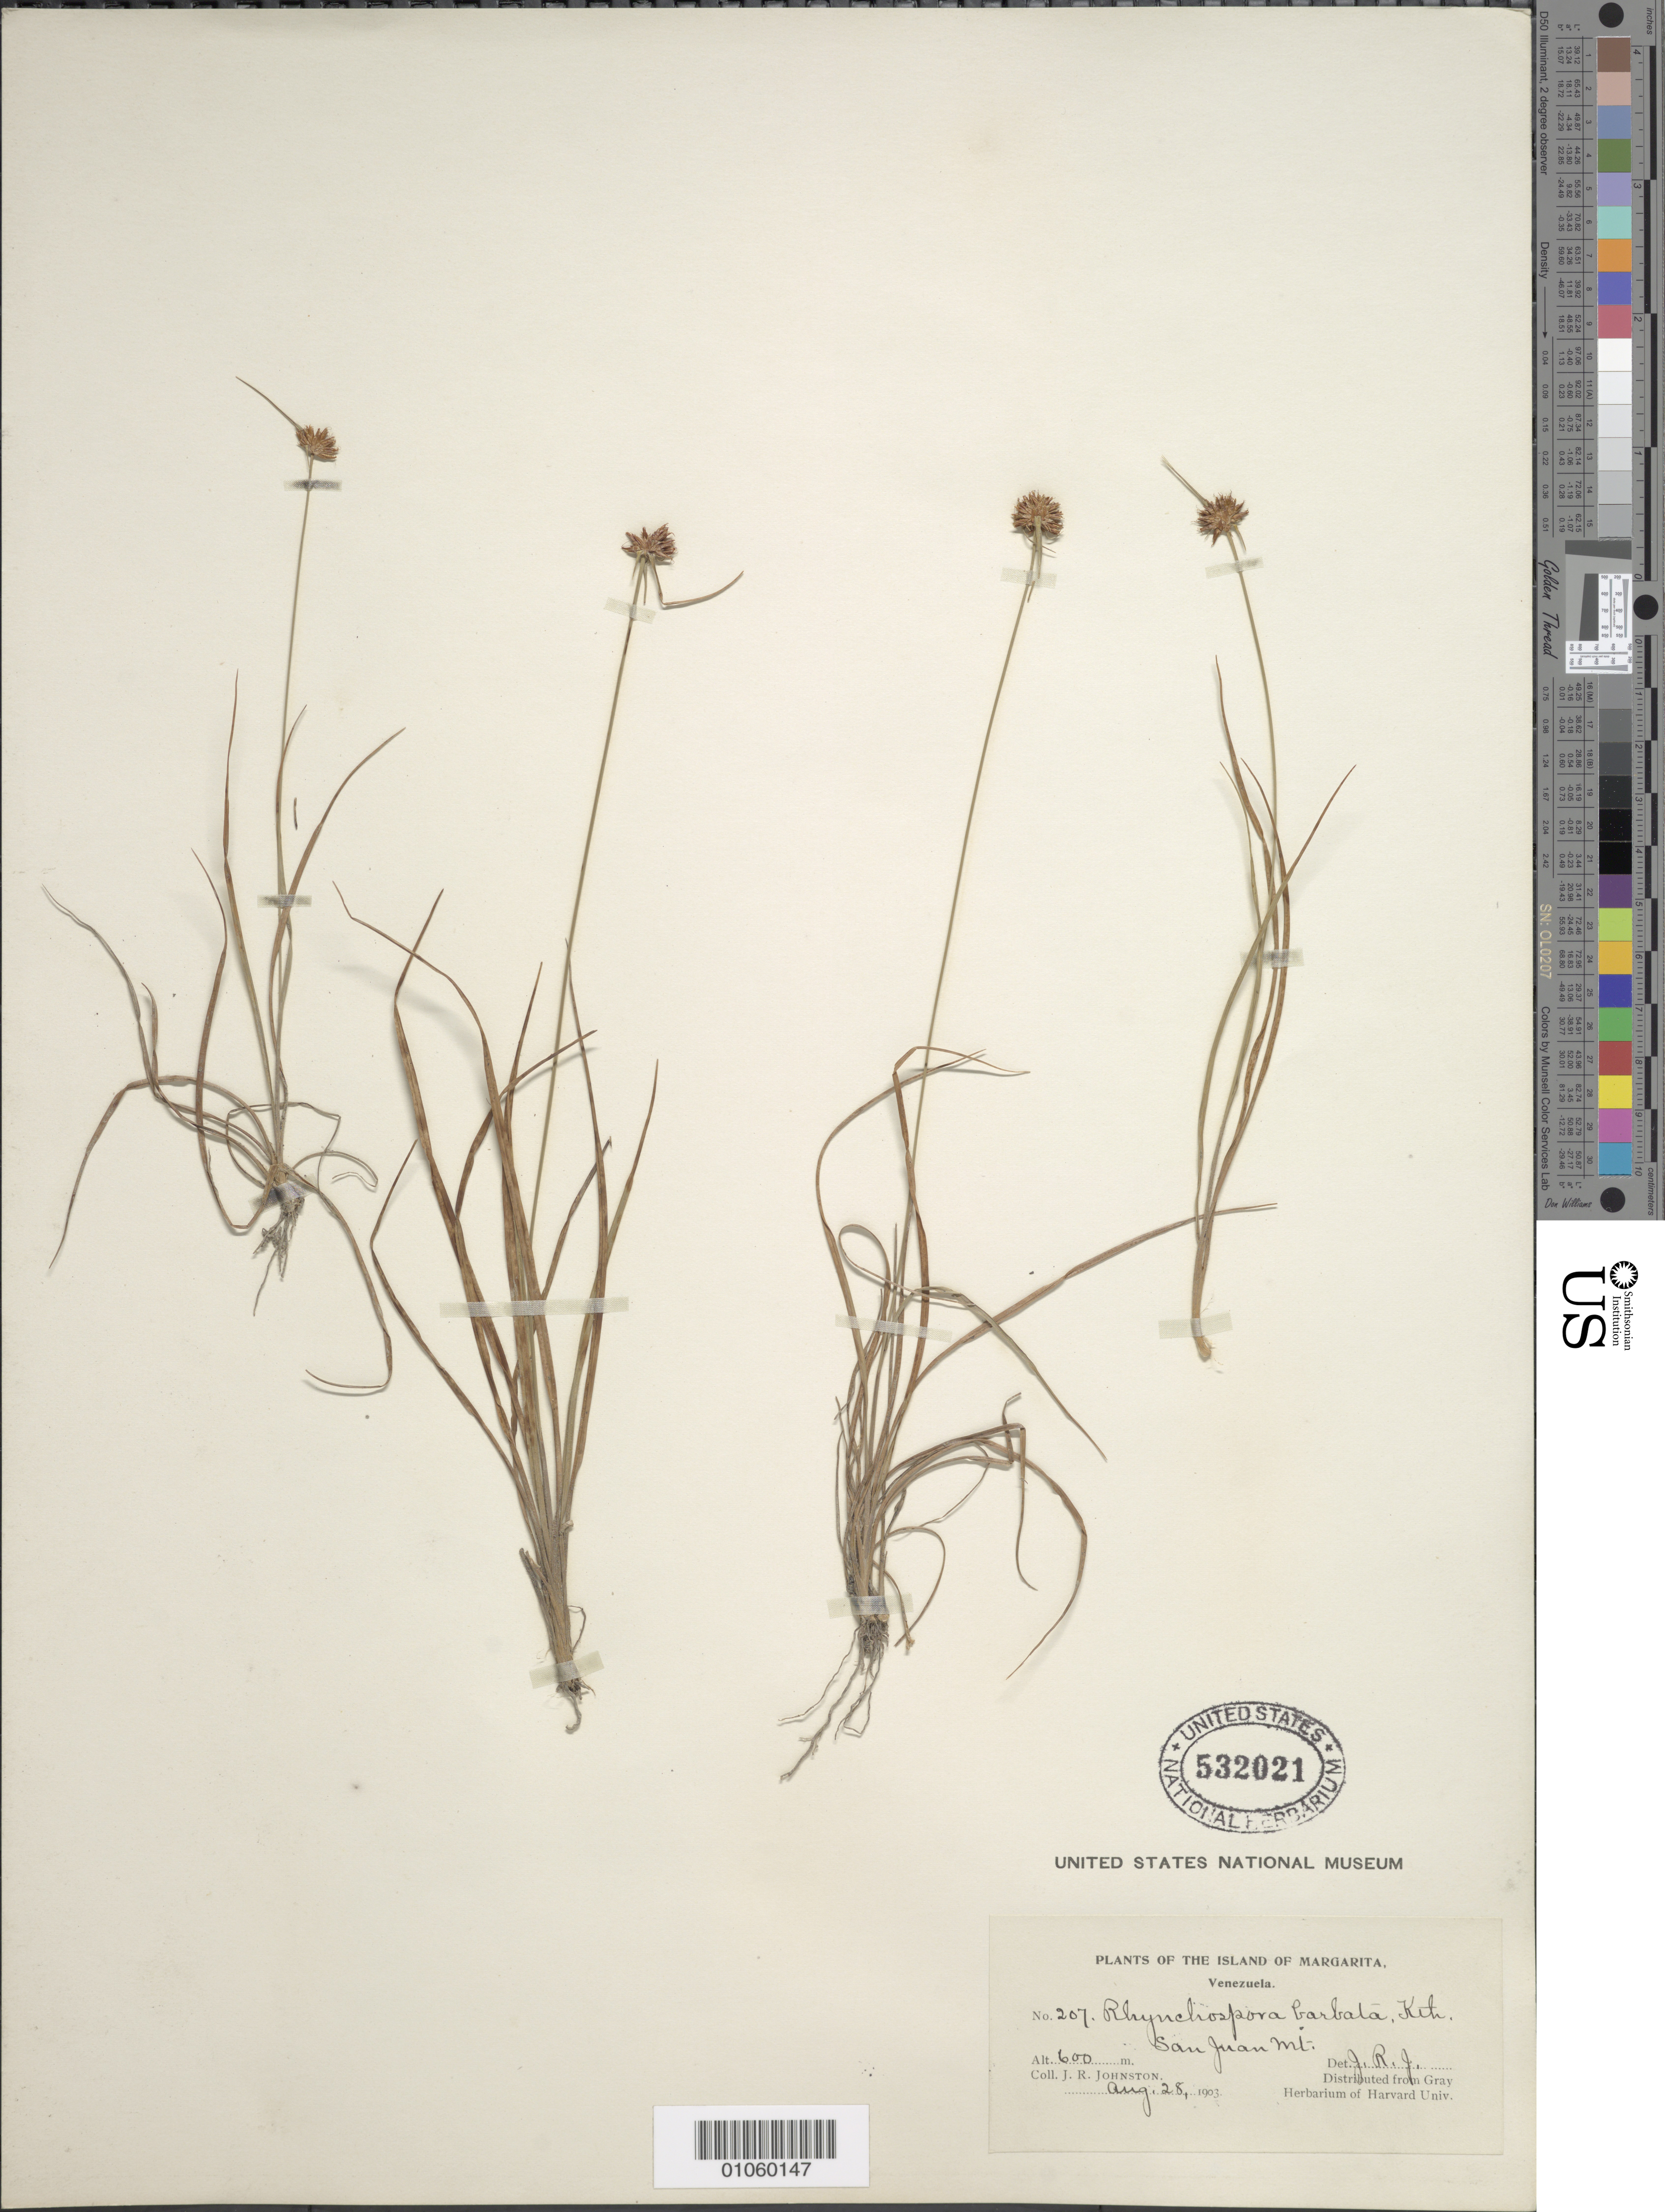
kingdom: Plantae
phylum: Tracheophyta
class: Liliopsida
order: Poales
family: Cyperaceae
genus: Rhynchospora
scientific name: Rhynchospora barbata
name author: (Vahl) Kunth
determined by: Alves, K.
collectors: J. Johnston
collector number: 207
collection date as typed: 28 Aug 1903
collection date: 1903-08-28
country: Venezuela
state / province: Nueva Esparta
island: Margarita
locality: San Juan Mt.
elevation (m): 600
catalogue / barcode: US 532021